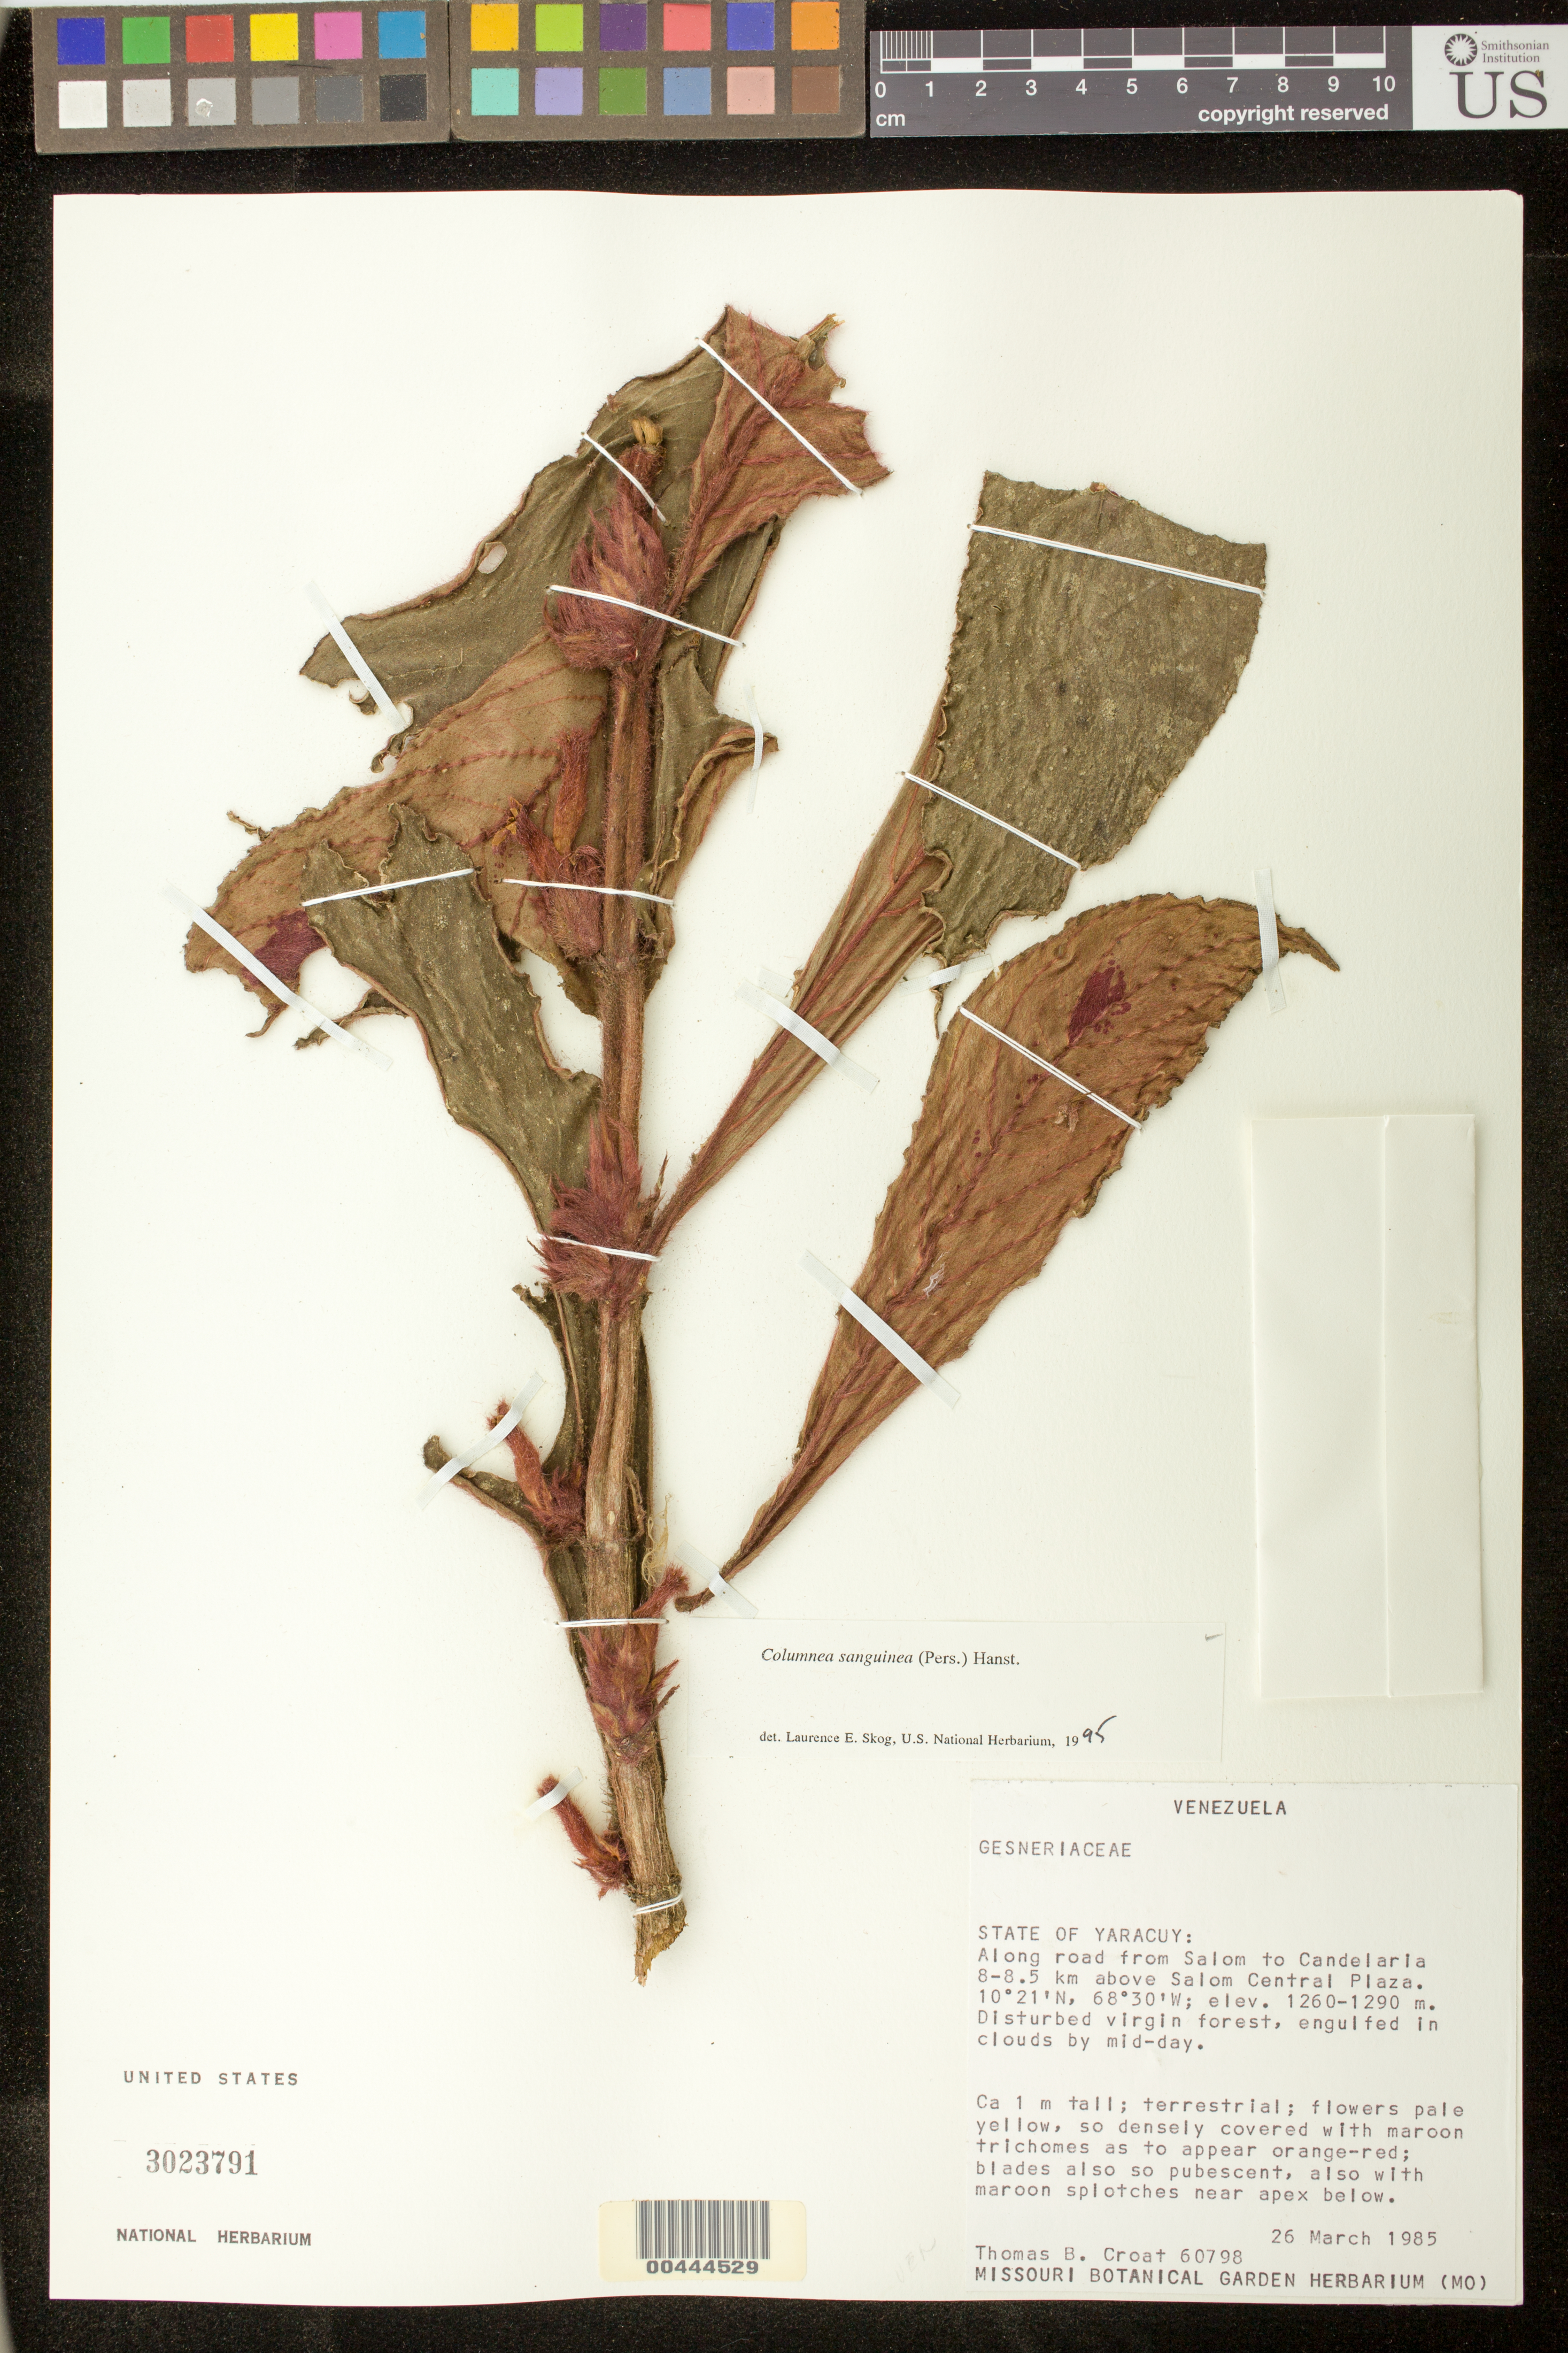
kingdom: Plantae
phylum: Tracheophyta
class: Magnoliopsida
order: Lamiales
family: Gesneriaceae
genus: Columnea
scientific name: Columnea sanguinea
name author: (Pers.) Hanst.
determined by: Clark, J. L., (SEL), The Marie Selby Botanical Garden (UNITED STATES)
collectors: T. B. Croat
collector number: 60798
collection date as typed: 26 Mar 1985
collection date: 1985-03-26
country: Venezuela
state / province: Yaracuy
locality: Along road from Salom to Candelaria 8-8.5 km above Salom Central Plaza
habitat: Disturbed virgin forest, engulfed in clouds by mid-day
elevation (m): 1260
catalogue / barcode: US 3023791